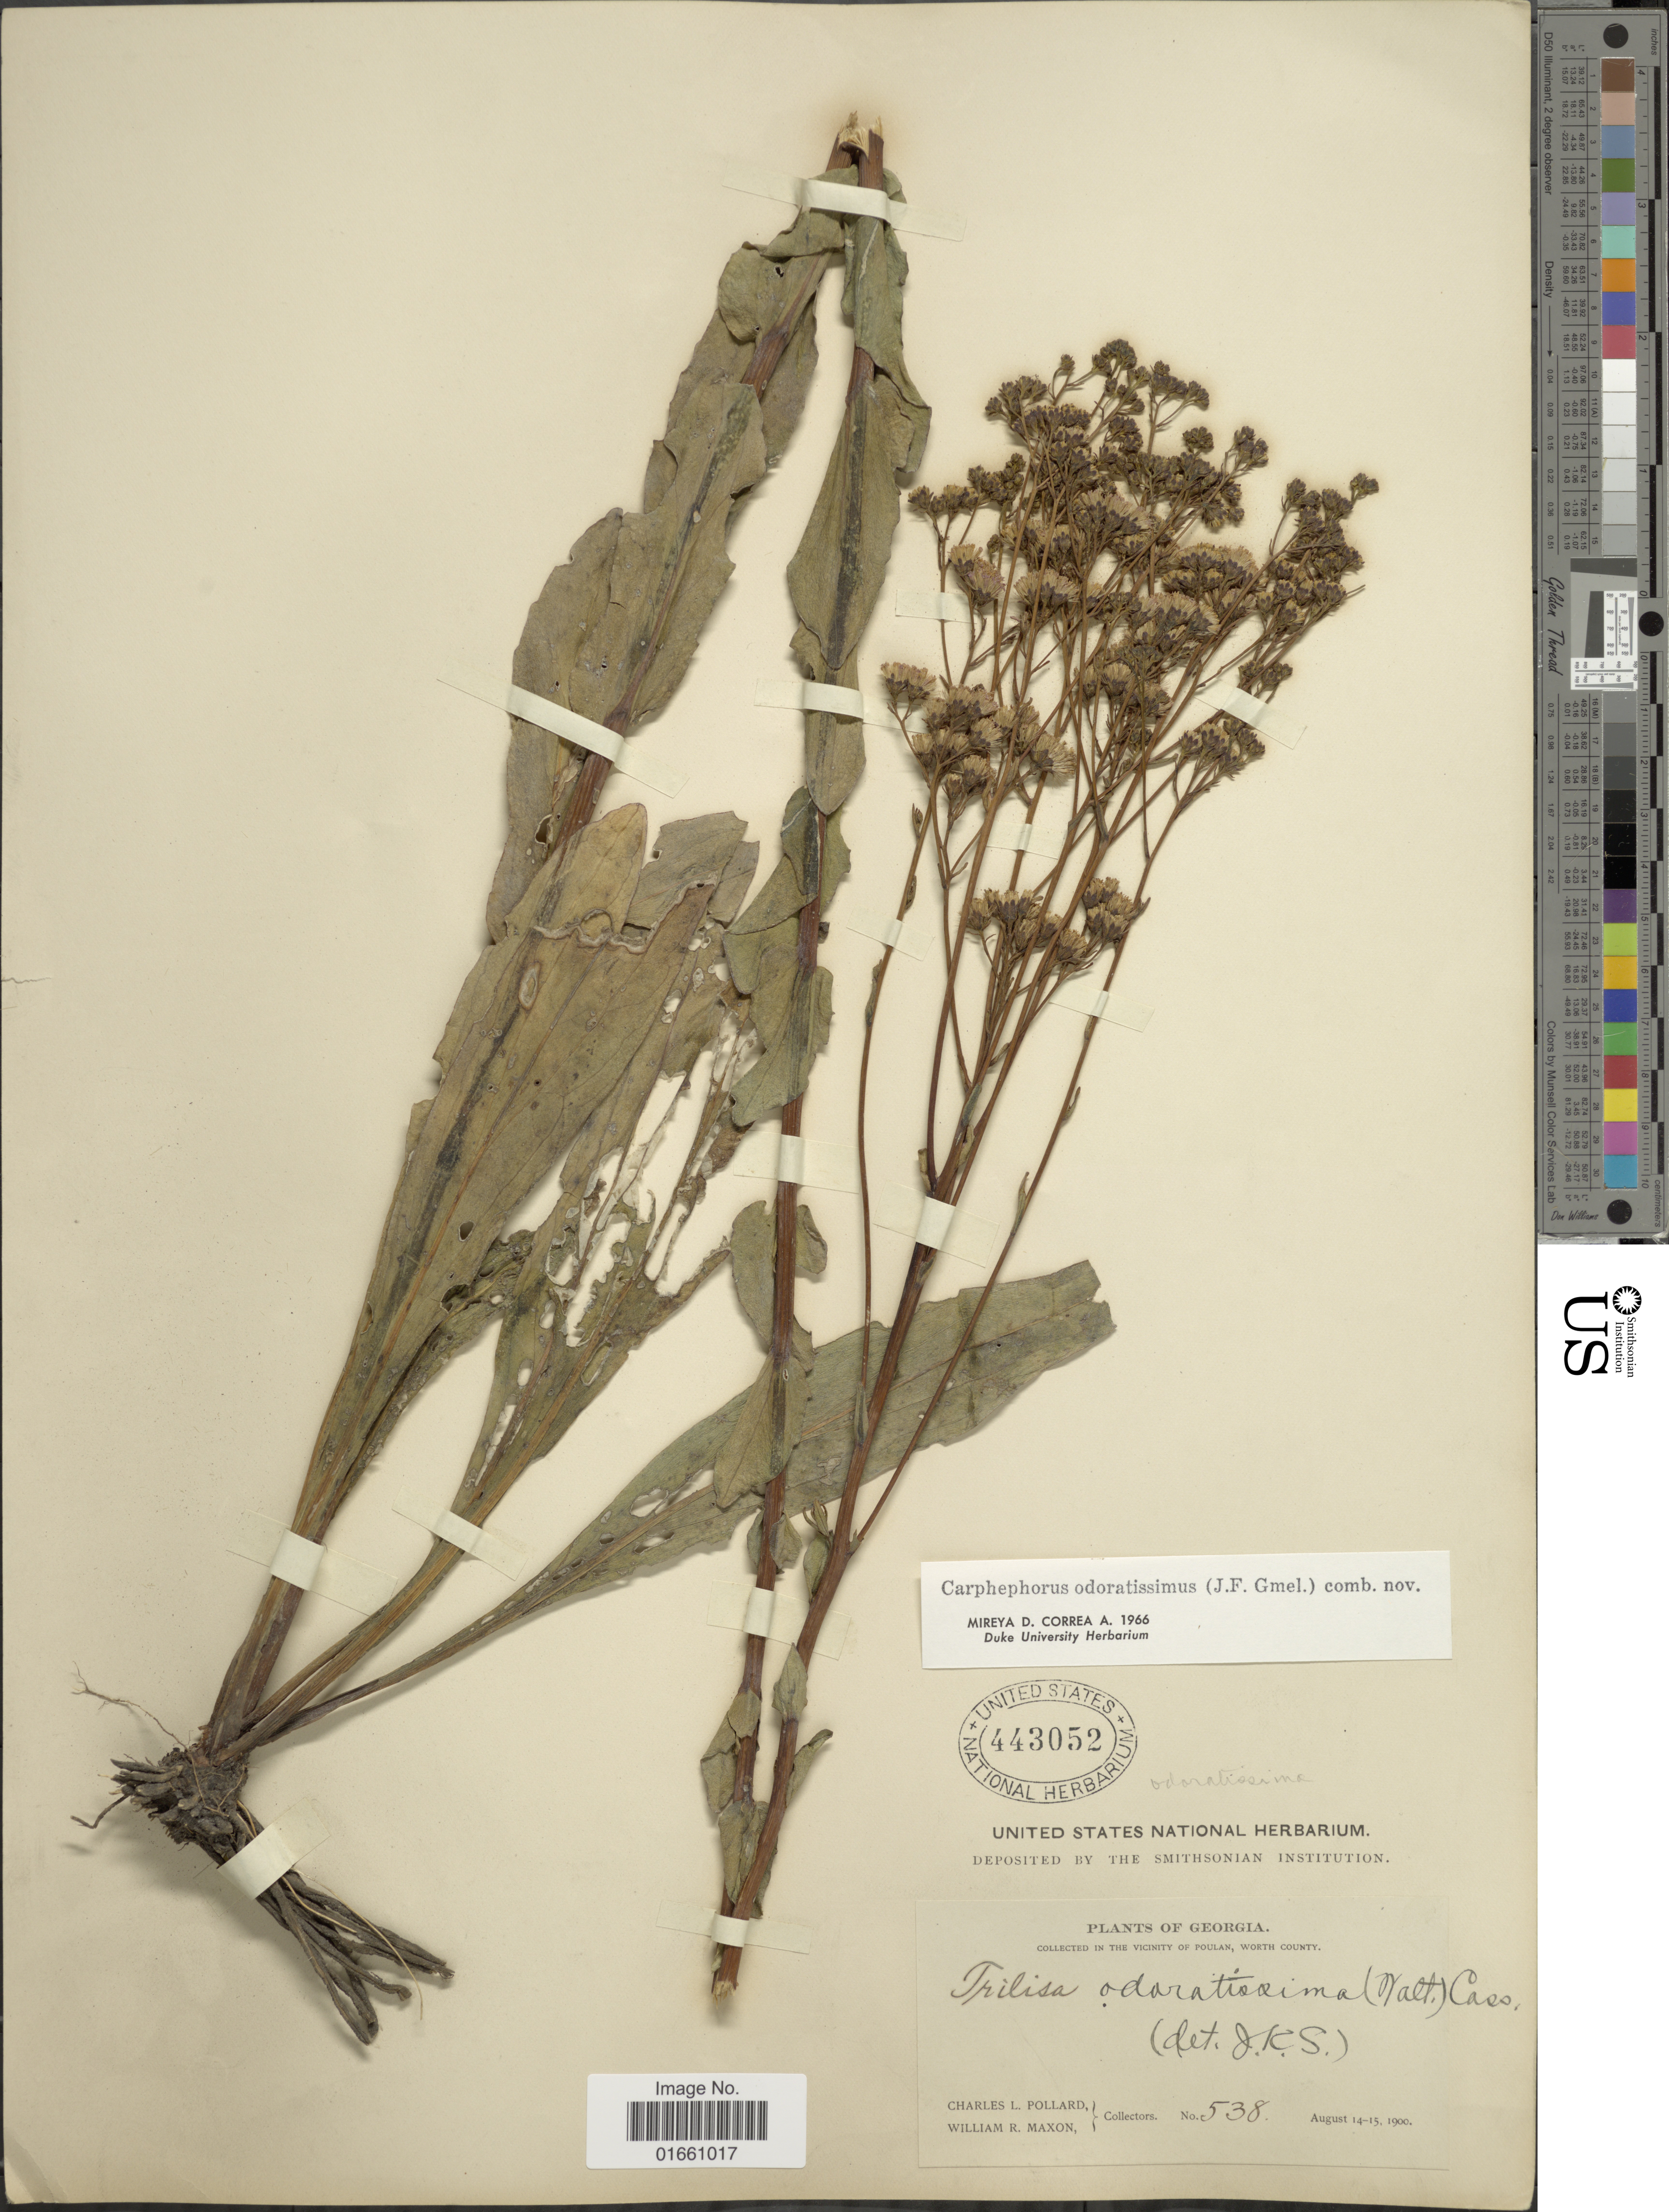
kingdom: Plantae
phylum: Tracheophyta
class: Magnoliopsida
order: Asterales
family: Asteraceae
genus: Trilisa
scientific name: Trilisa odoratissima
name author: (J.F. Gmel.) Cass.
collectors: C. L. Pollard & W. R. Maxon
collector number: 538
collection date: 1900-08-14/1900-08-15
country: United States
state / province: Georgia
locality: Vicinity of Poulan, Worth County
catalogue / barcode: US 443052